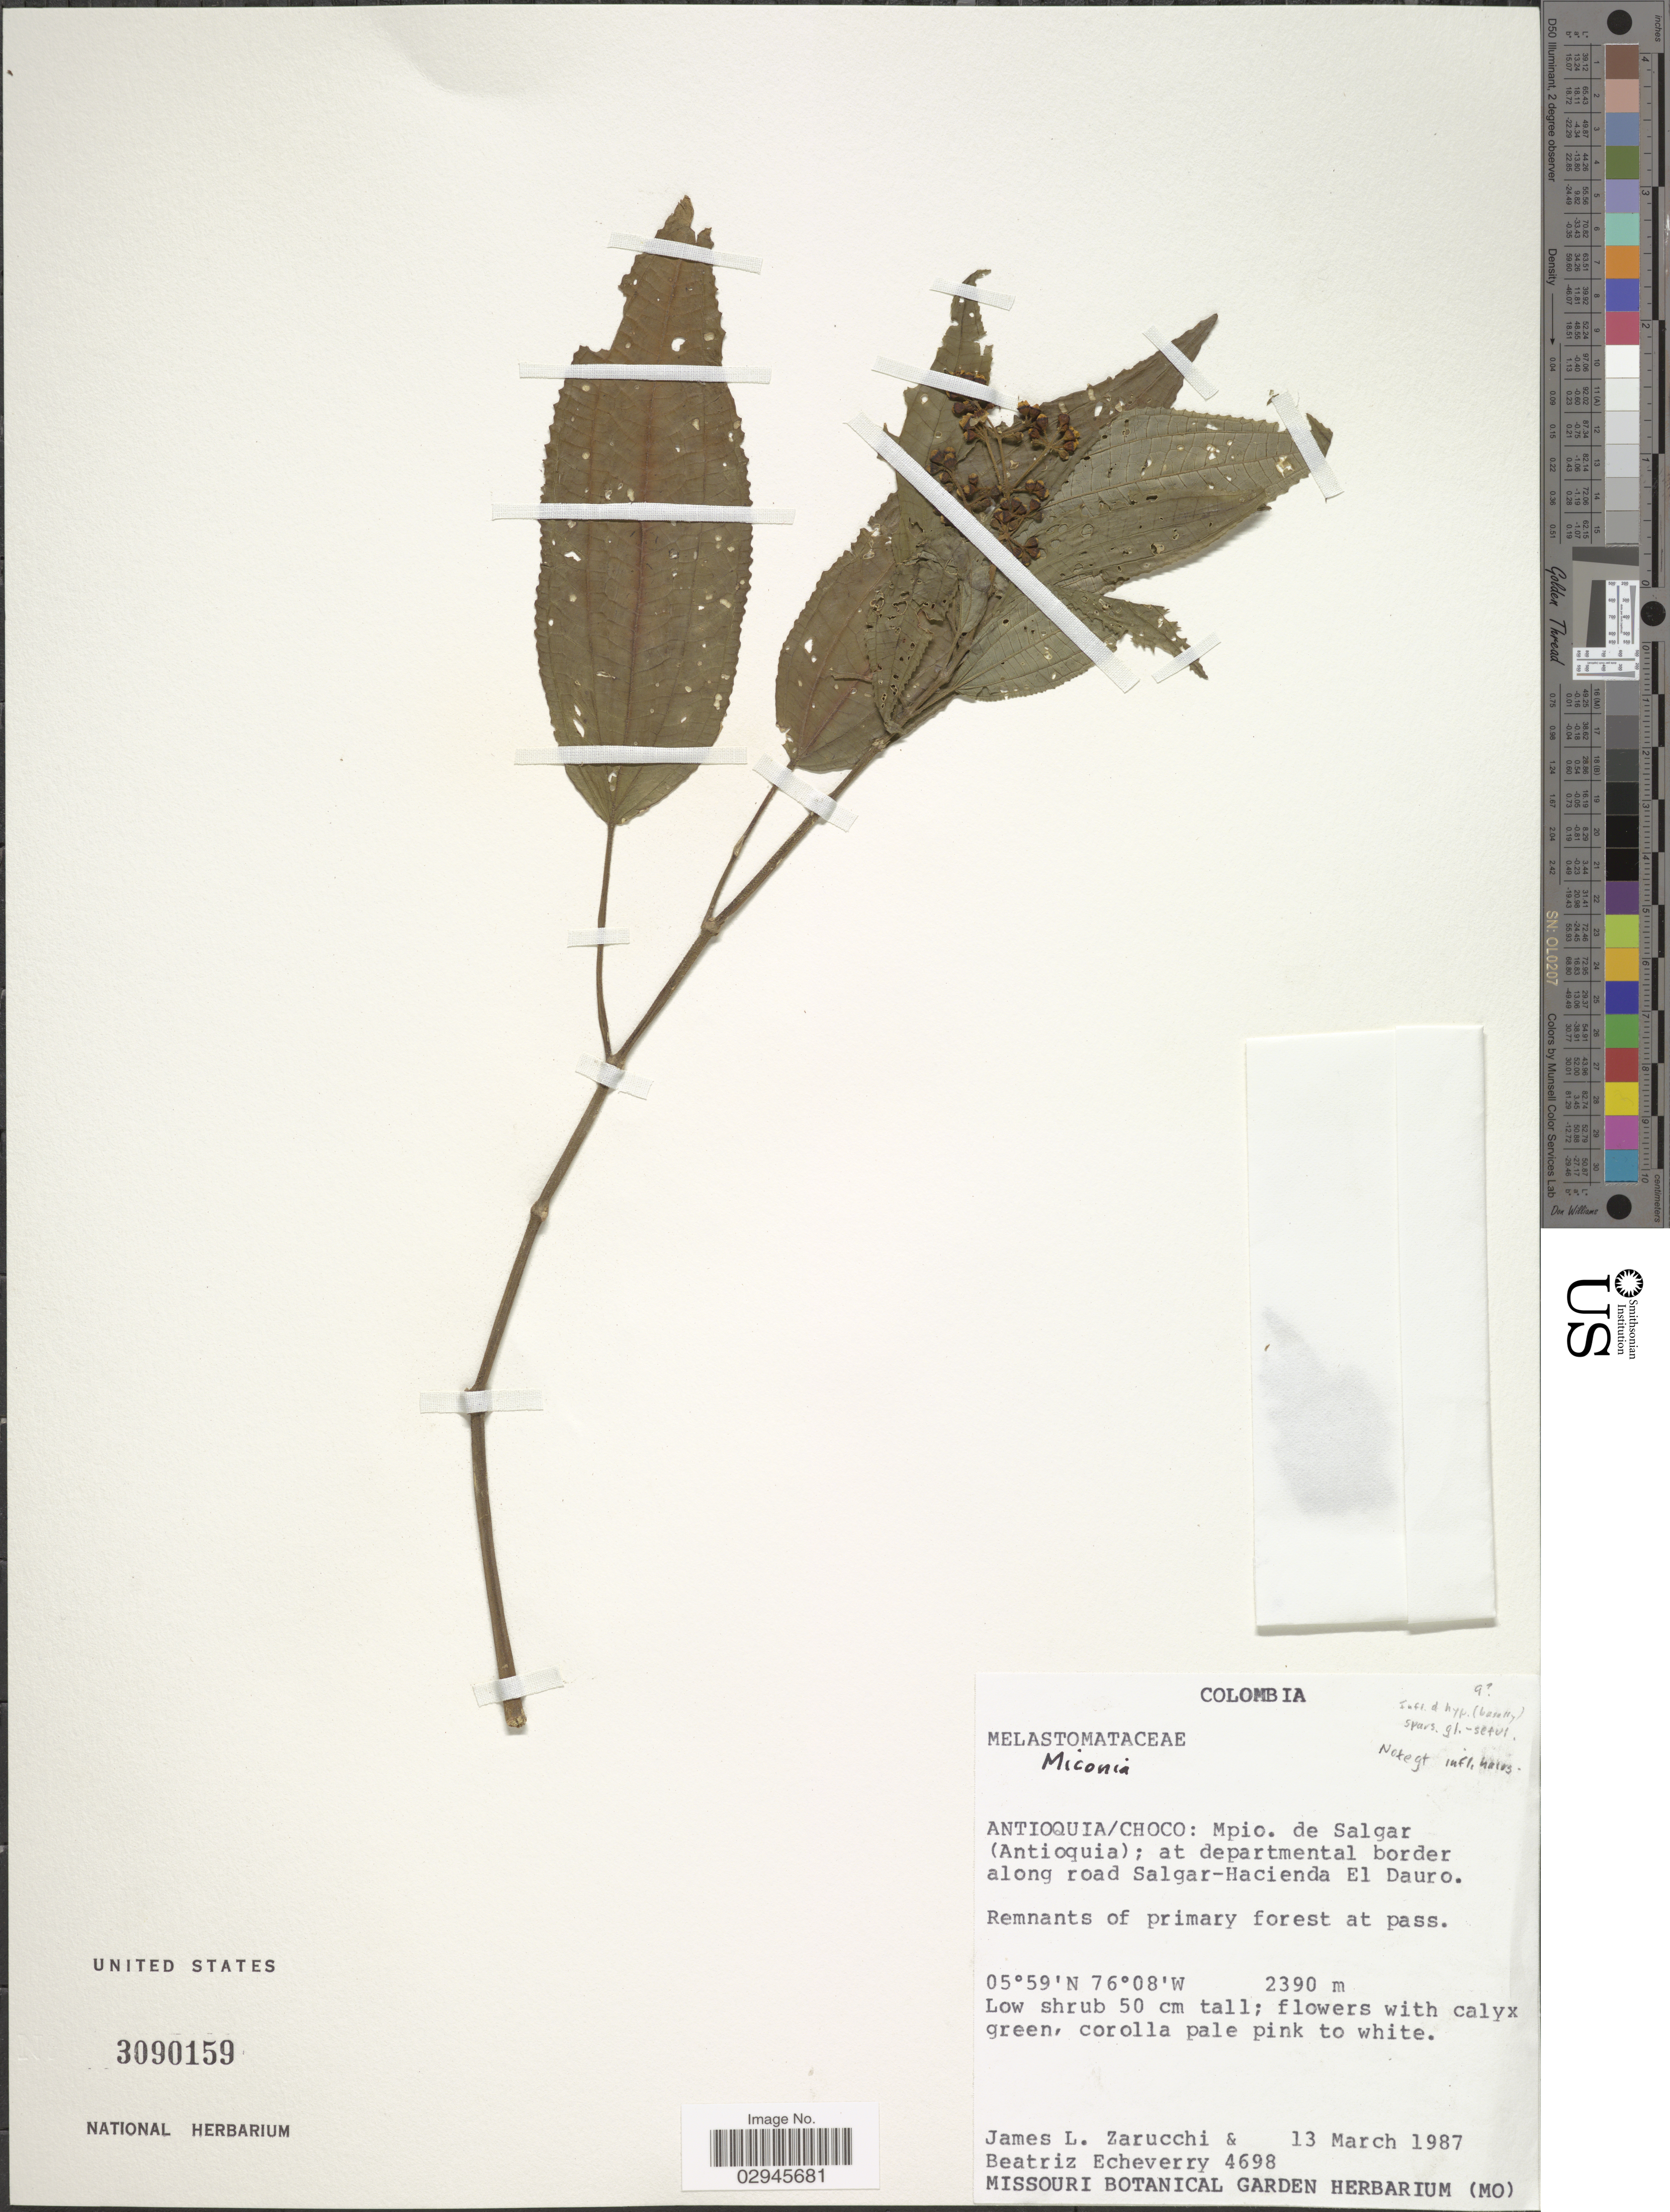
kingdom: Plantae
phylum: Tracheophyta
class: Magnoliopsida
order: Myrtales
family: Melastomataceae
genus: Miconia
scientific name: Miconia sp.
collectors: J. L. Zarucchi & B. Echeverry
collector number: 4698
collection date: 1987-03-13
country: Colombia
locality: Antioquia/ Choco: Mpio. de Salgar (Antioquia); at departmental border along road Salgar-Hacienda El Dauro.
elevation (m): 2390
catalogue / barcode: US 3090159